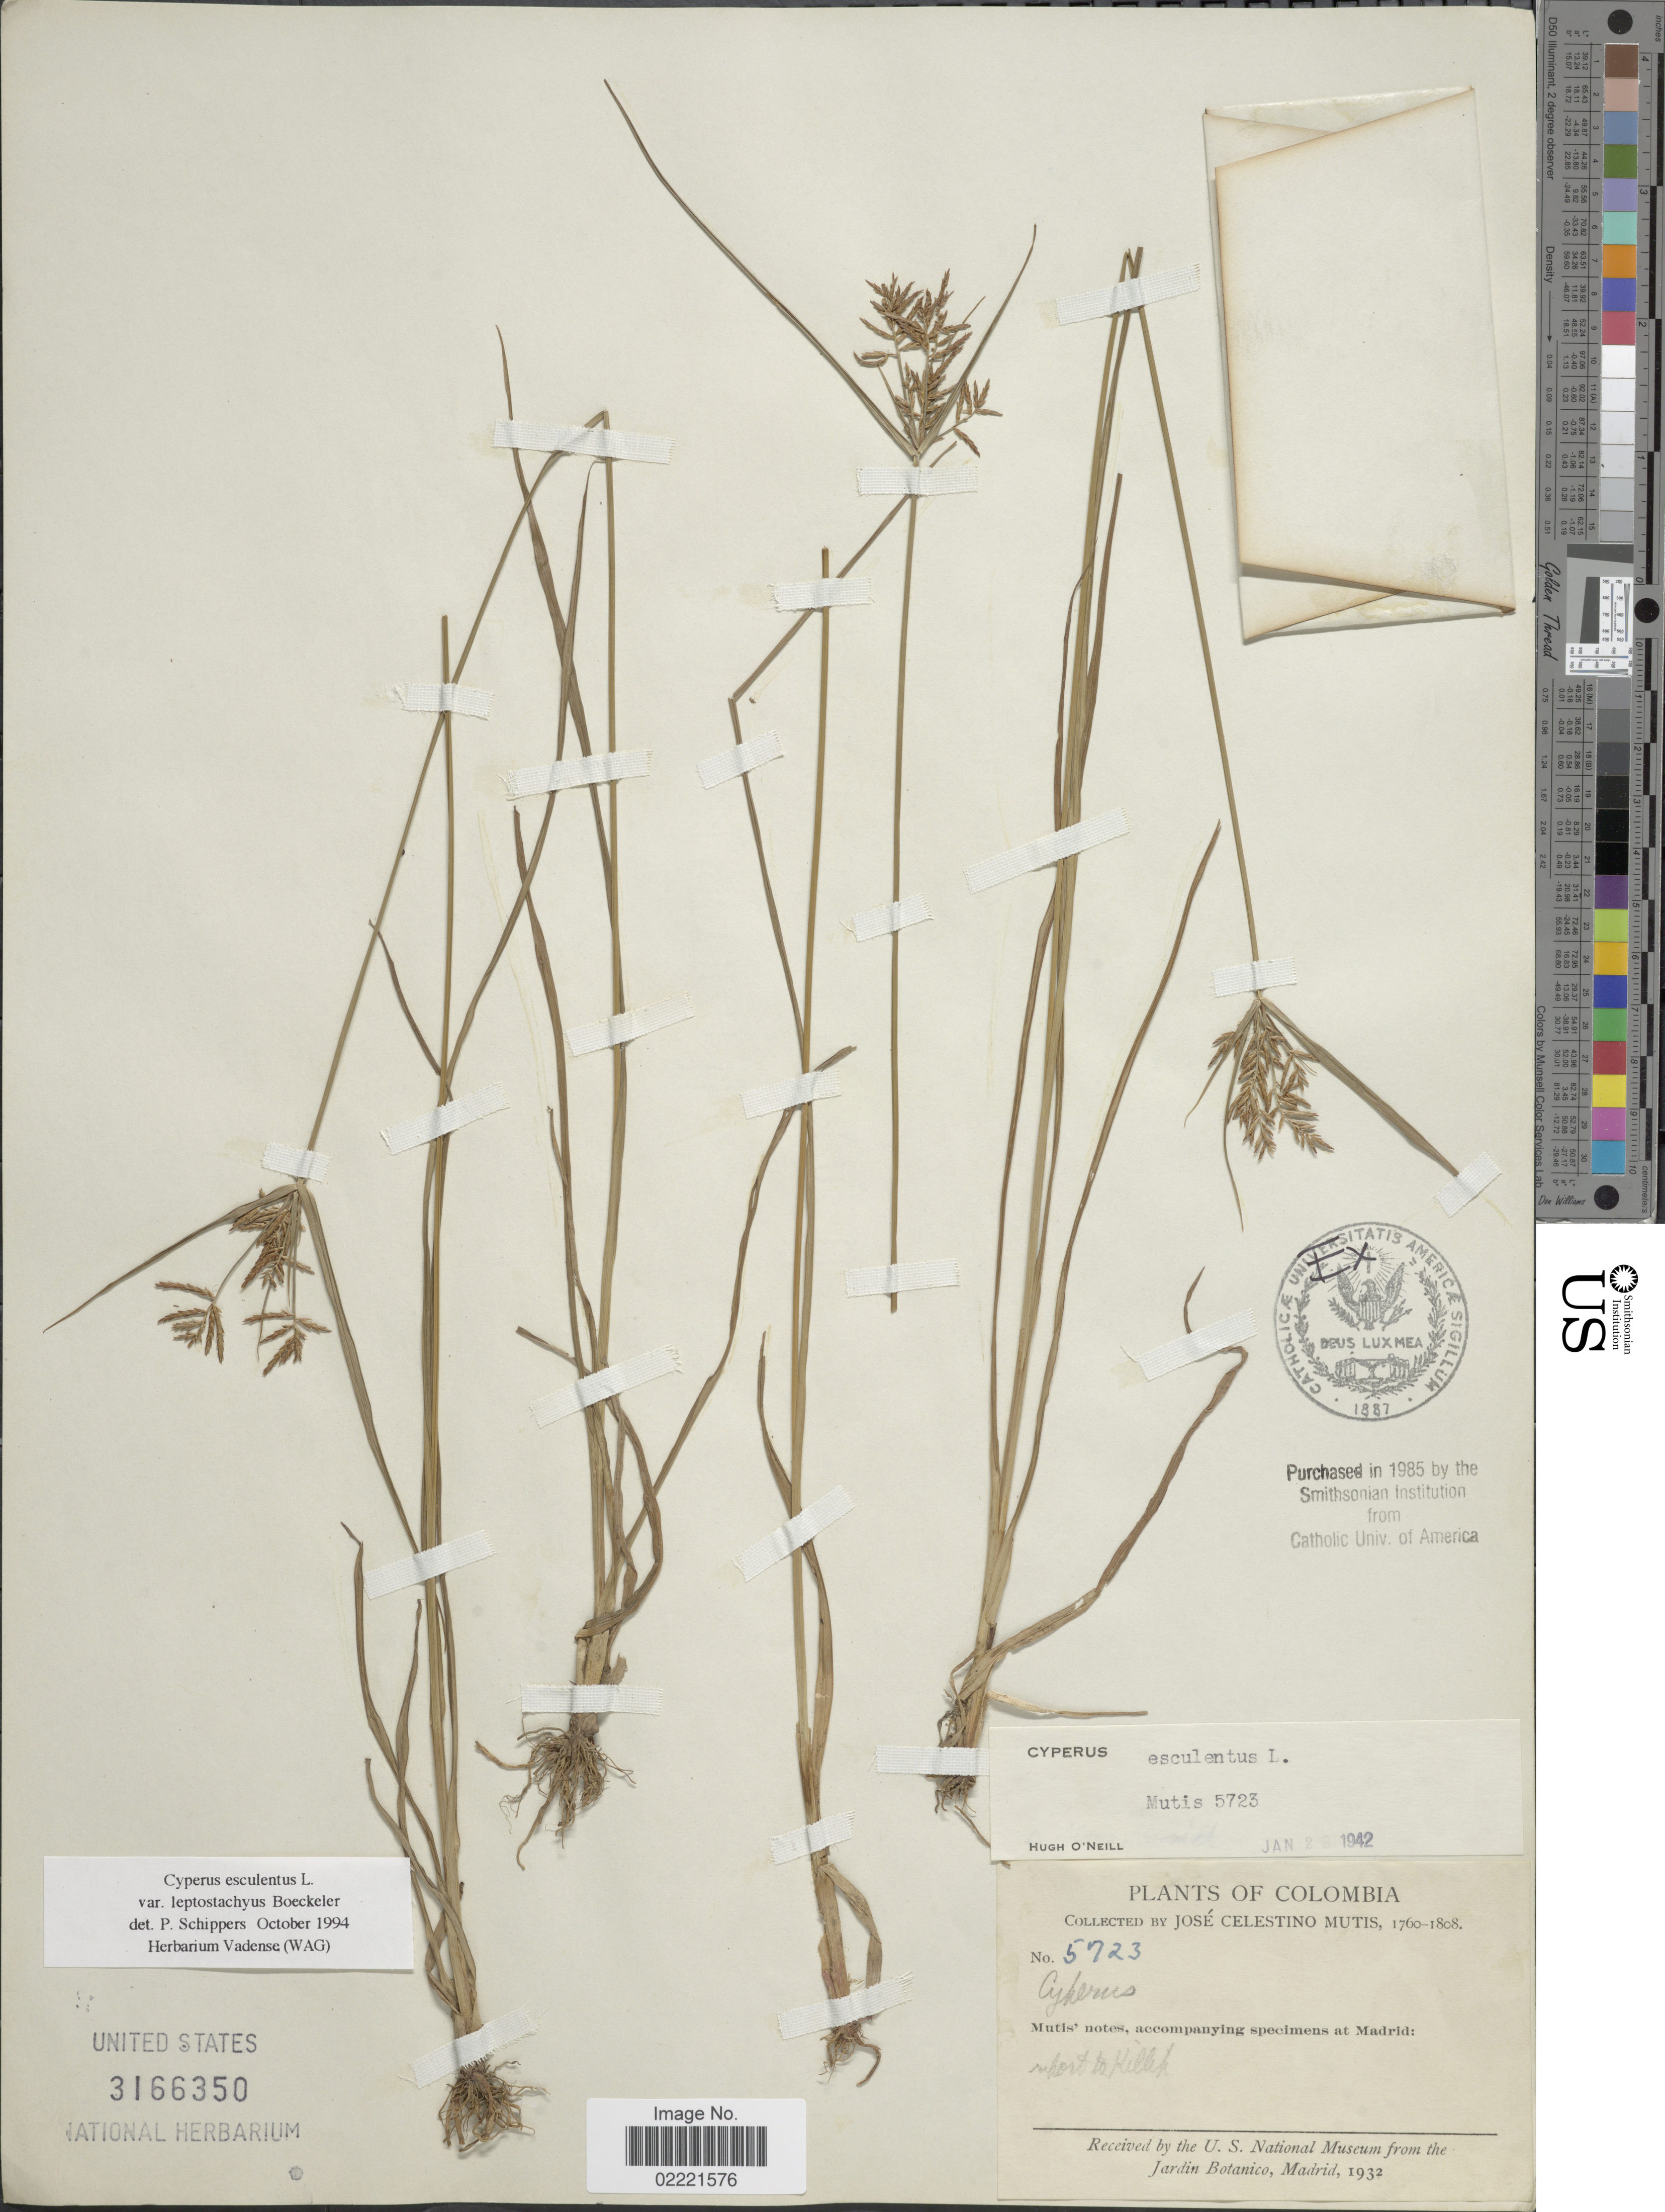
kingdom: Plantae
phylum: Tracheophyta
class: Liliopsida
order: Poales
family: Cyperaceae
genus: Cyperus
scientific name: Cyperus esculentus var. leptostachyus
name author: Boeckeler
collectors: J. C. B. Mutis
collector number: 5723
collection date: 1760/1808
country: Colombia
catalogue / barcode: US 3166350